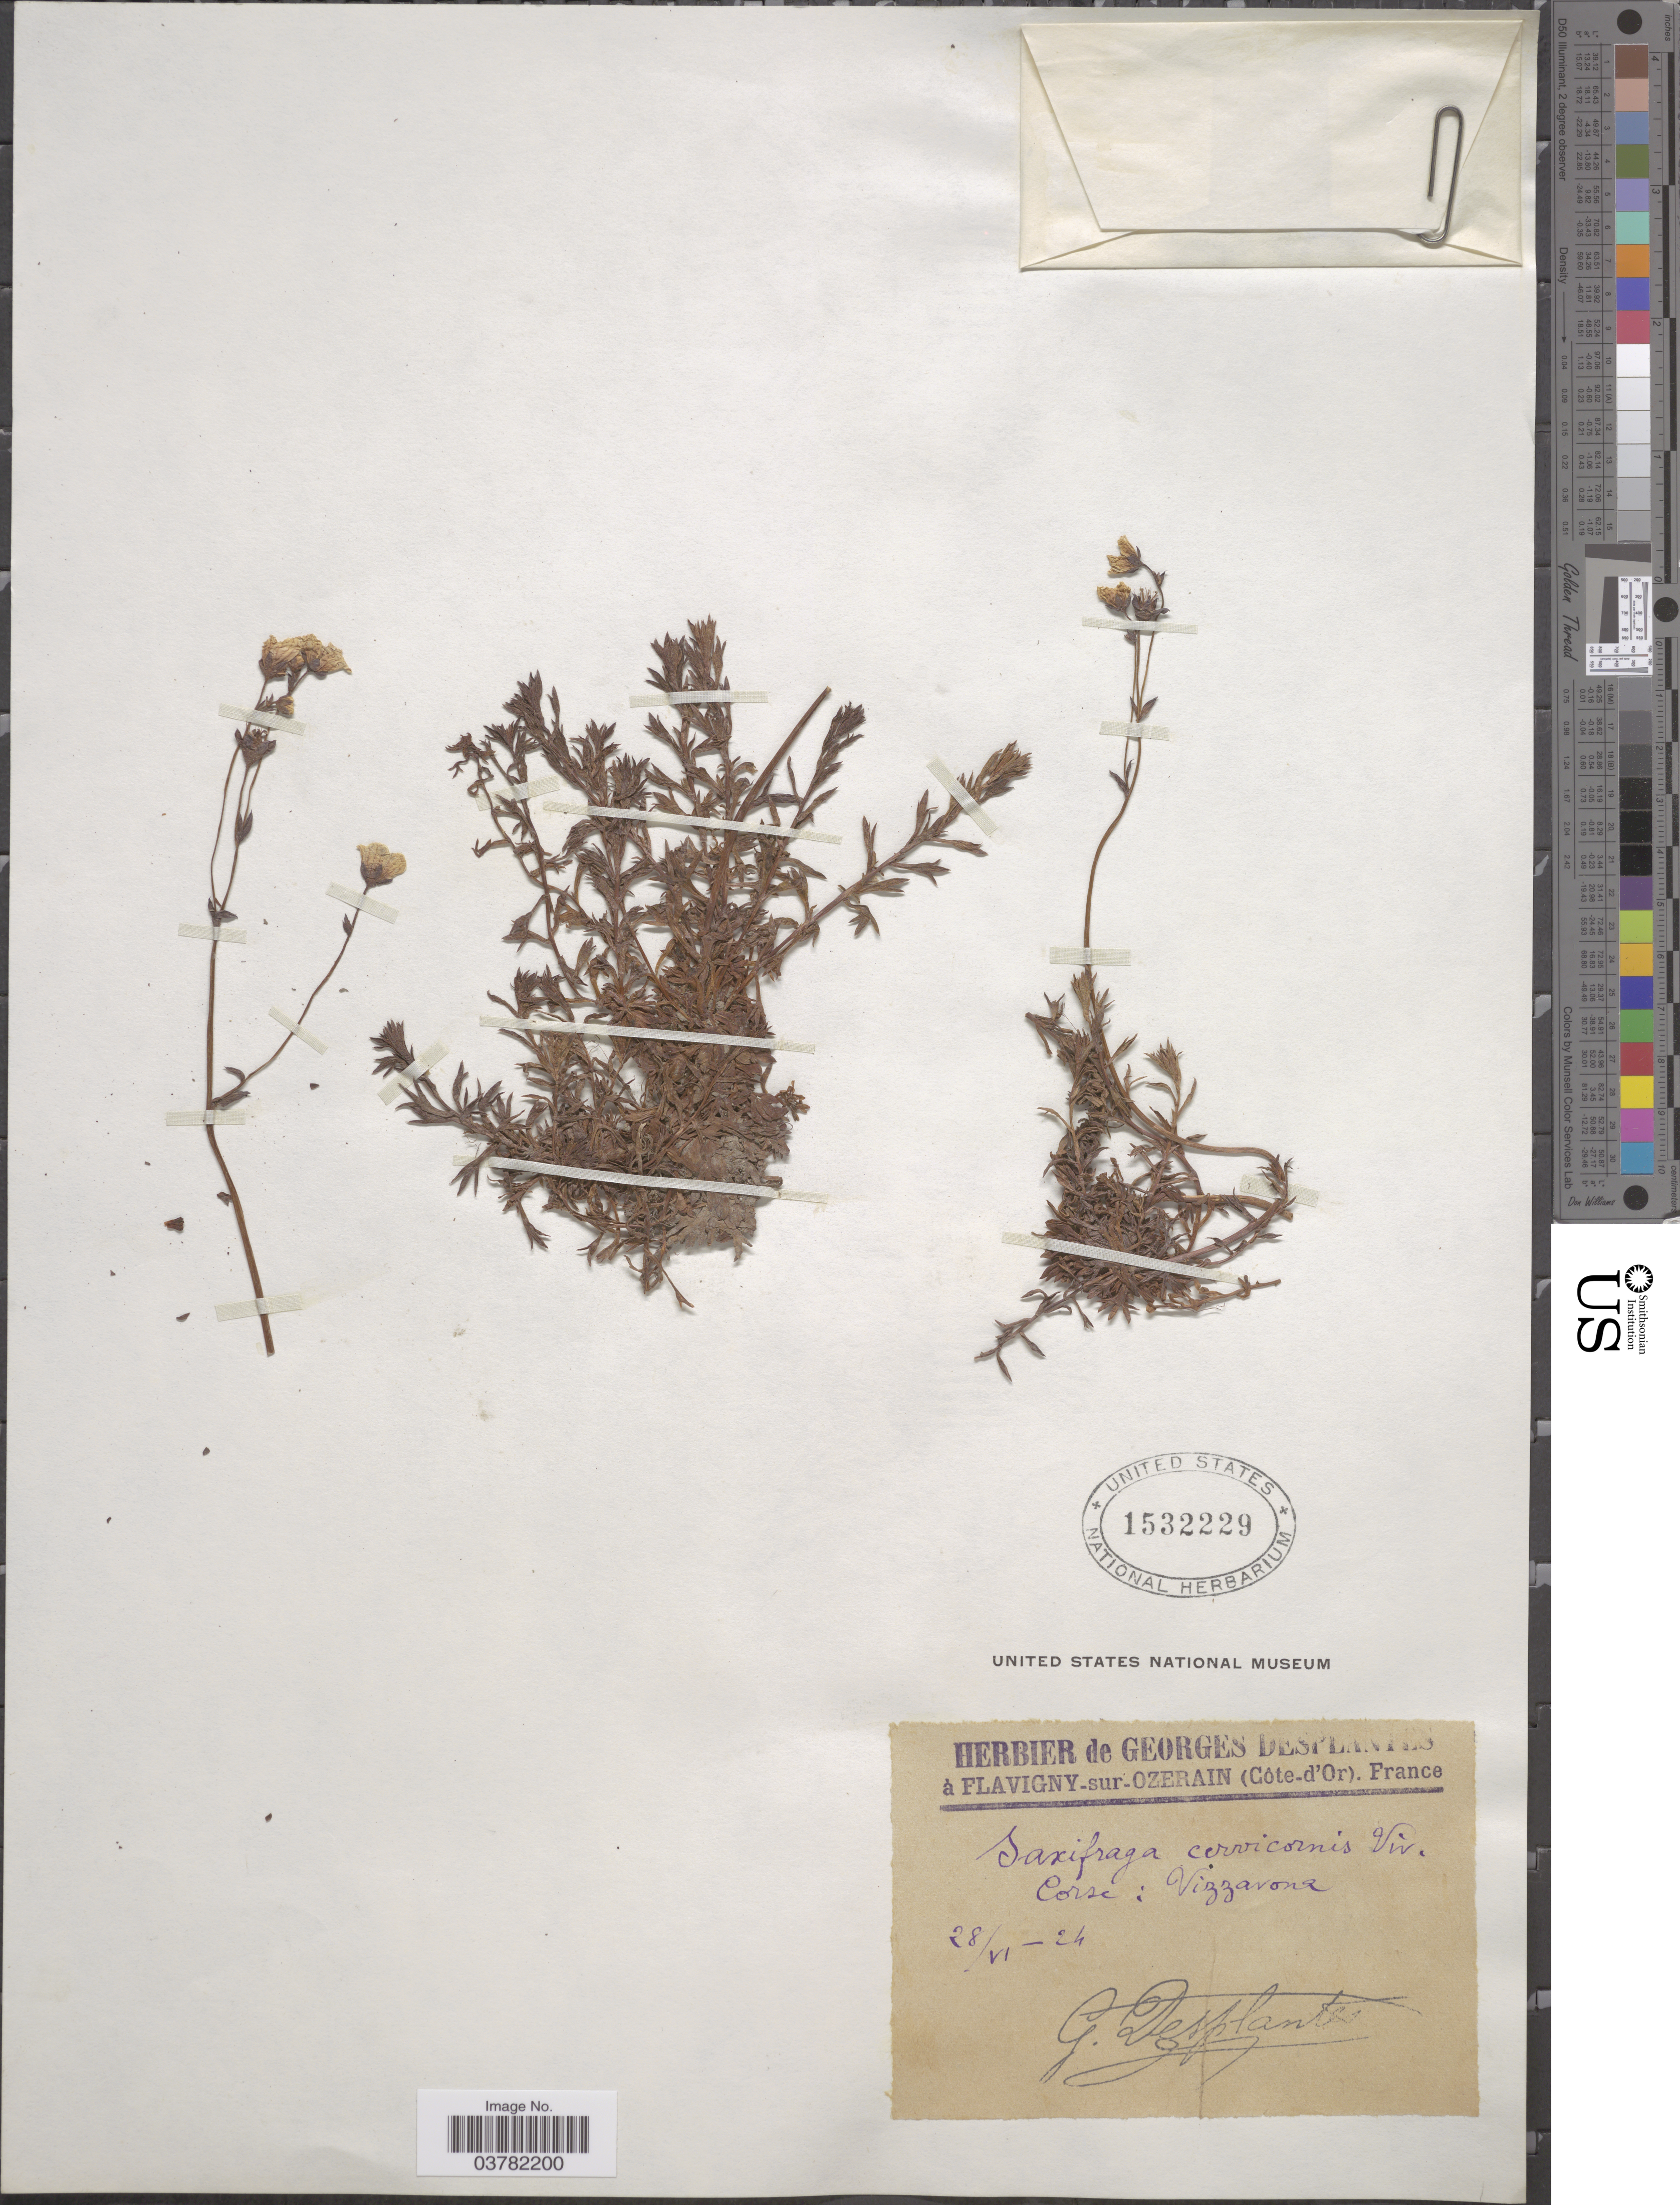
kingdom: Plantae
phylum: Tracheophyta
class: Magnoliopsida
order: Saxifragales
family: Saxifragaceae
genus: Saxifraga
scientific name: Saxifraga cervicornis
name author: Viv.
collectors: G. Desplantes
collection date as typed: Transcribed d/m/y: 28/6/24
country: France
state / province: Corsica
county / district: Haute-Corse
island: Corse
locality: Corse : Vizzavona.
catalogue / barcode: US 1532229